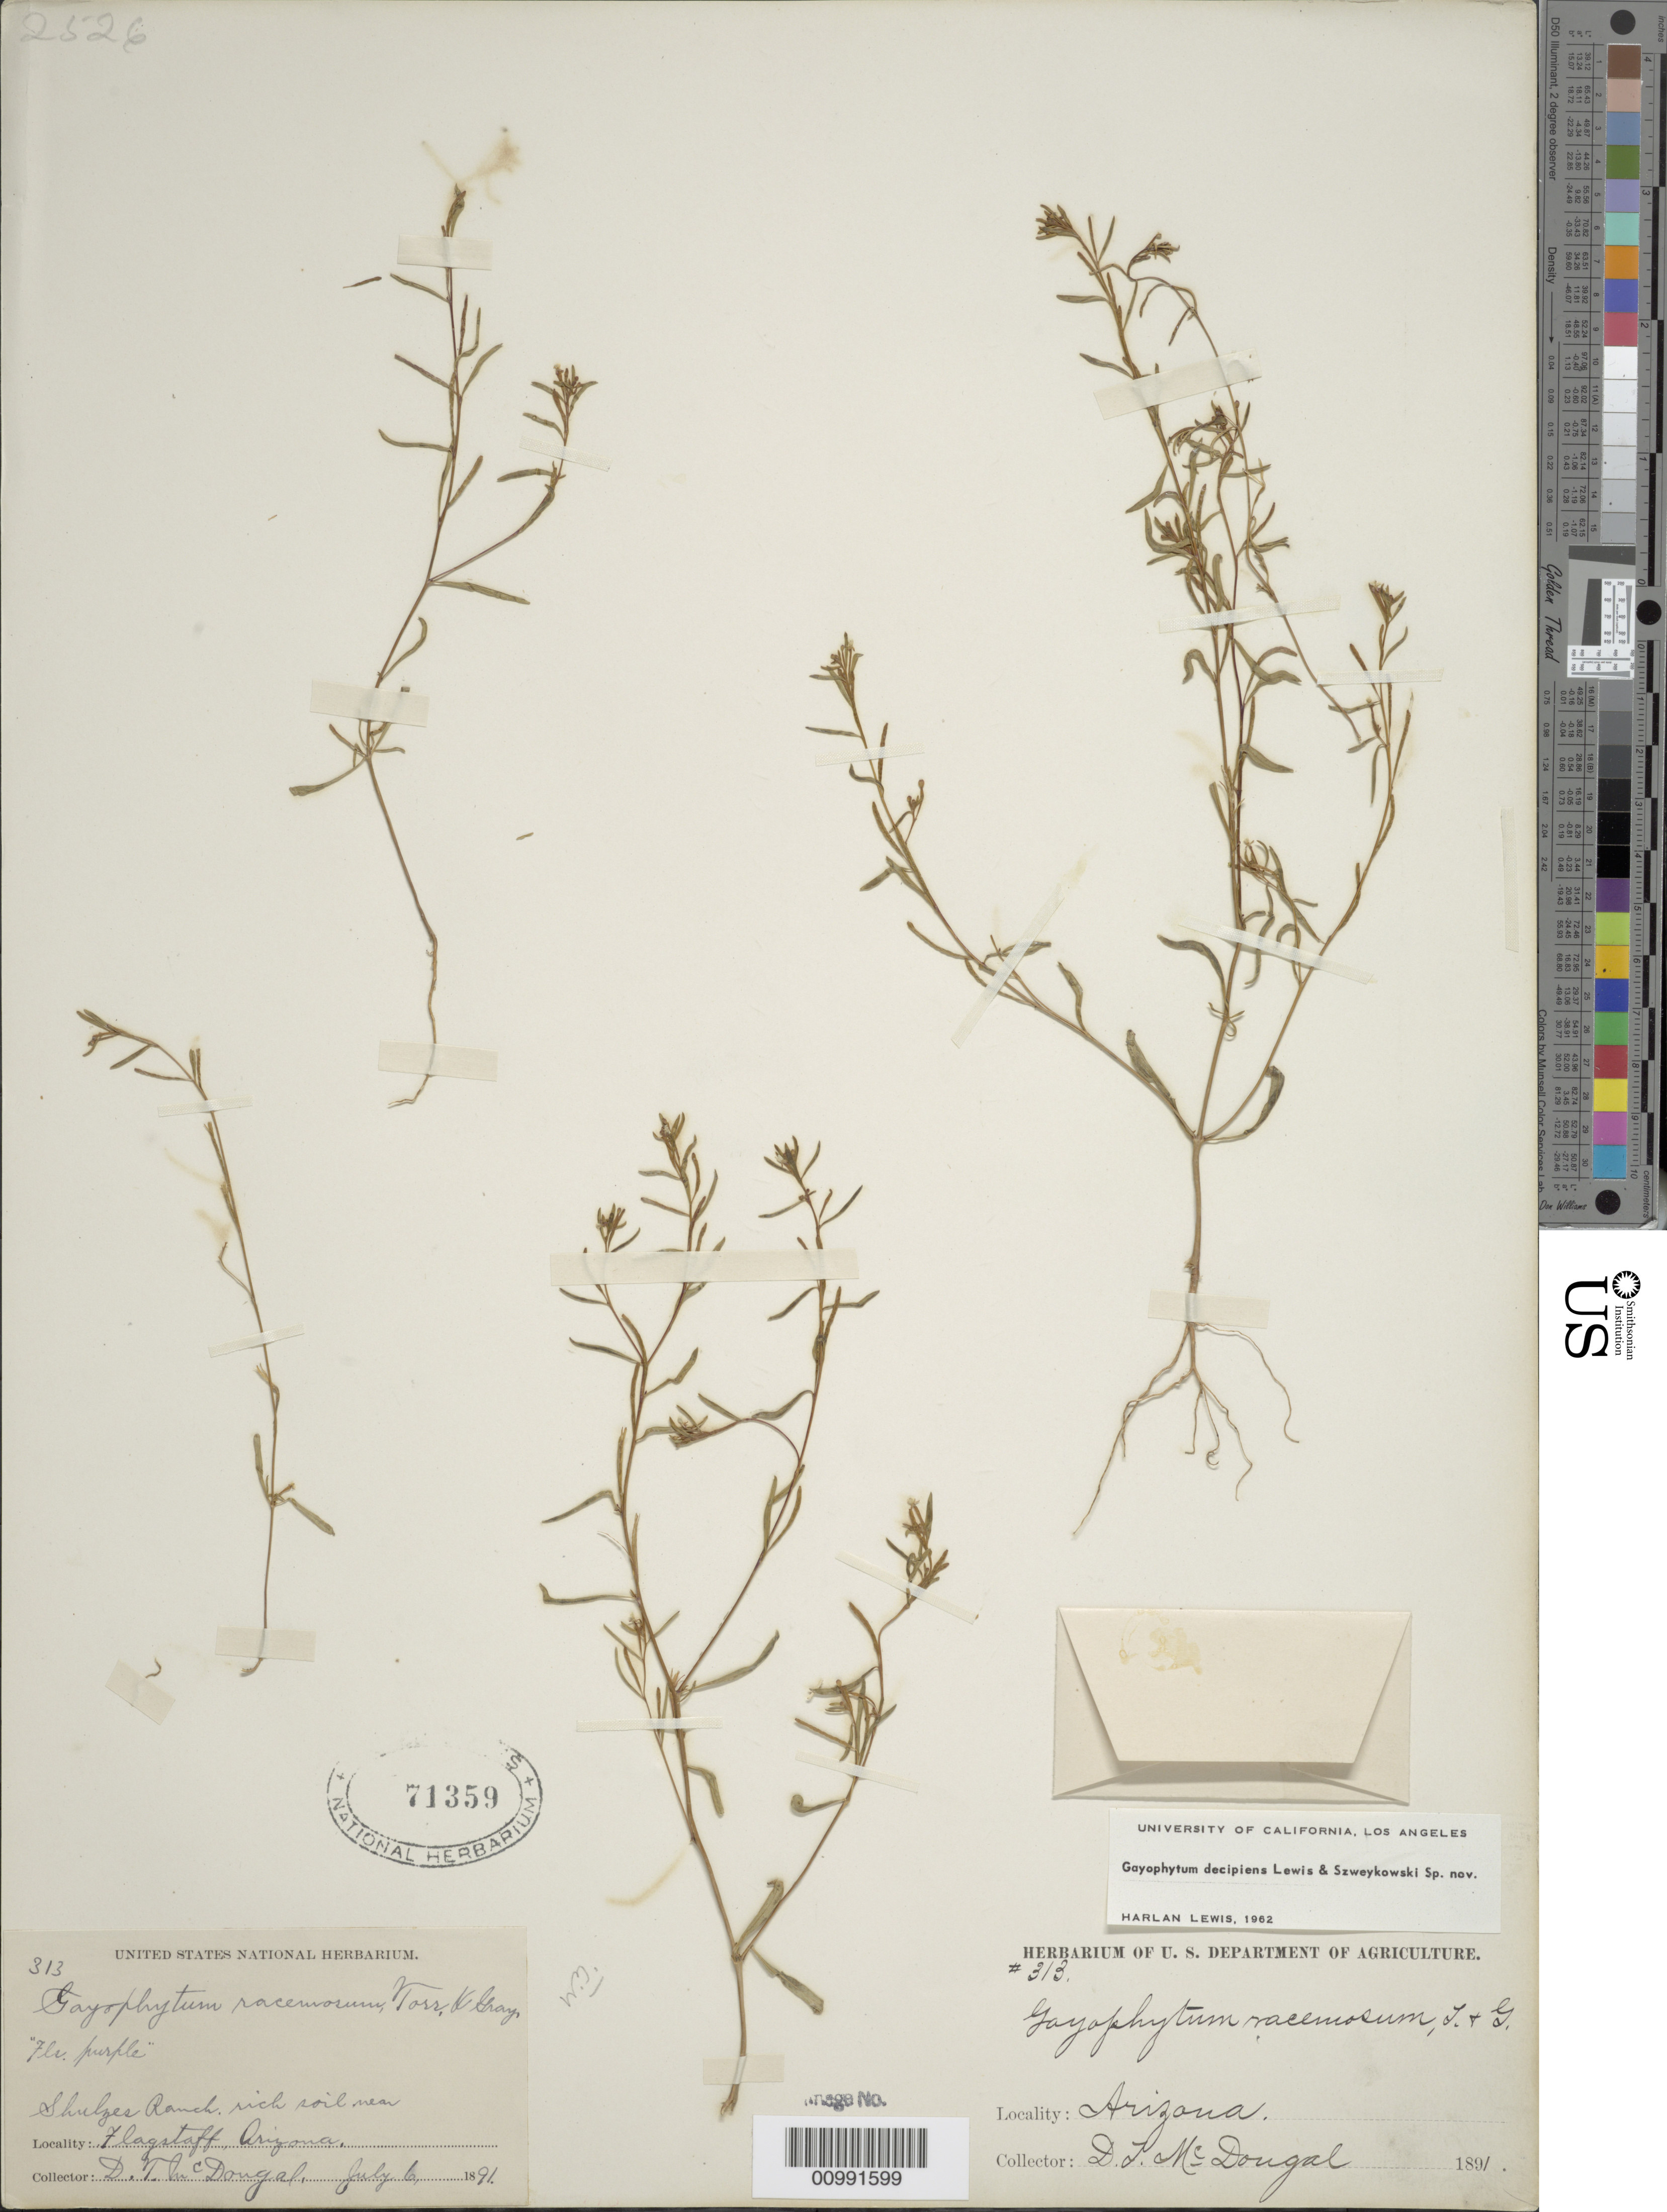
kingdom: Plantae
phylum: Tracheophyta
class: Magnoliopsida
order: Myrtales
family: Onagraceae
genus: Gayophytum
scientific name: Gayophytum decipiens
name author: F. H. Lewis & Szweyk.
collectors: D. T. MacDougal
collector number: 313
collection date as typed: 06 Jul 1891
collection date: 1891-07-06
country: United States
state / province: Arizona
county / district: Coconino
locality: Shulzes Ranch, Flagstaff. Found in rich soil.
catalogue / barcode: US 71359